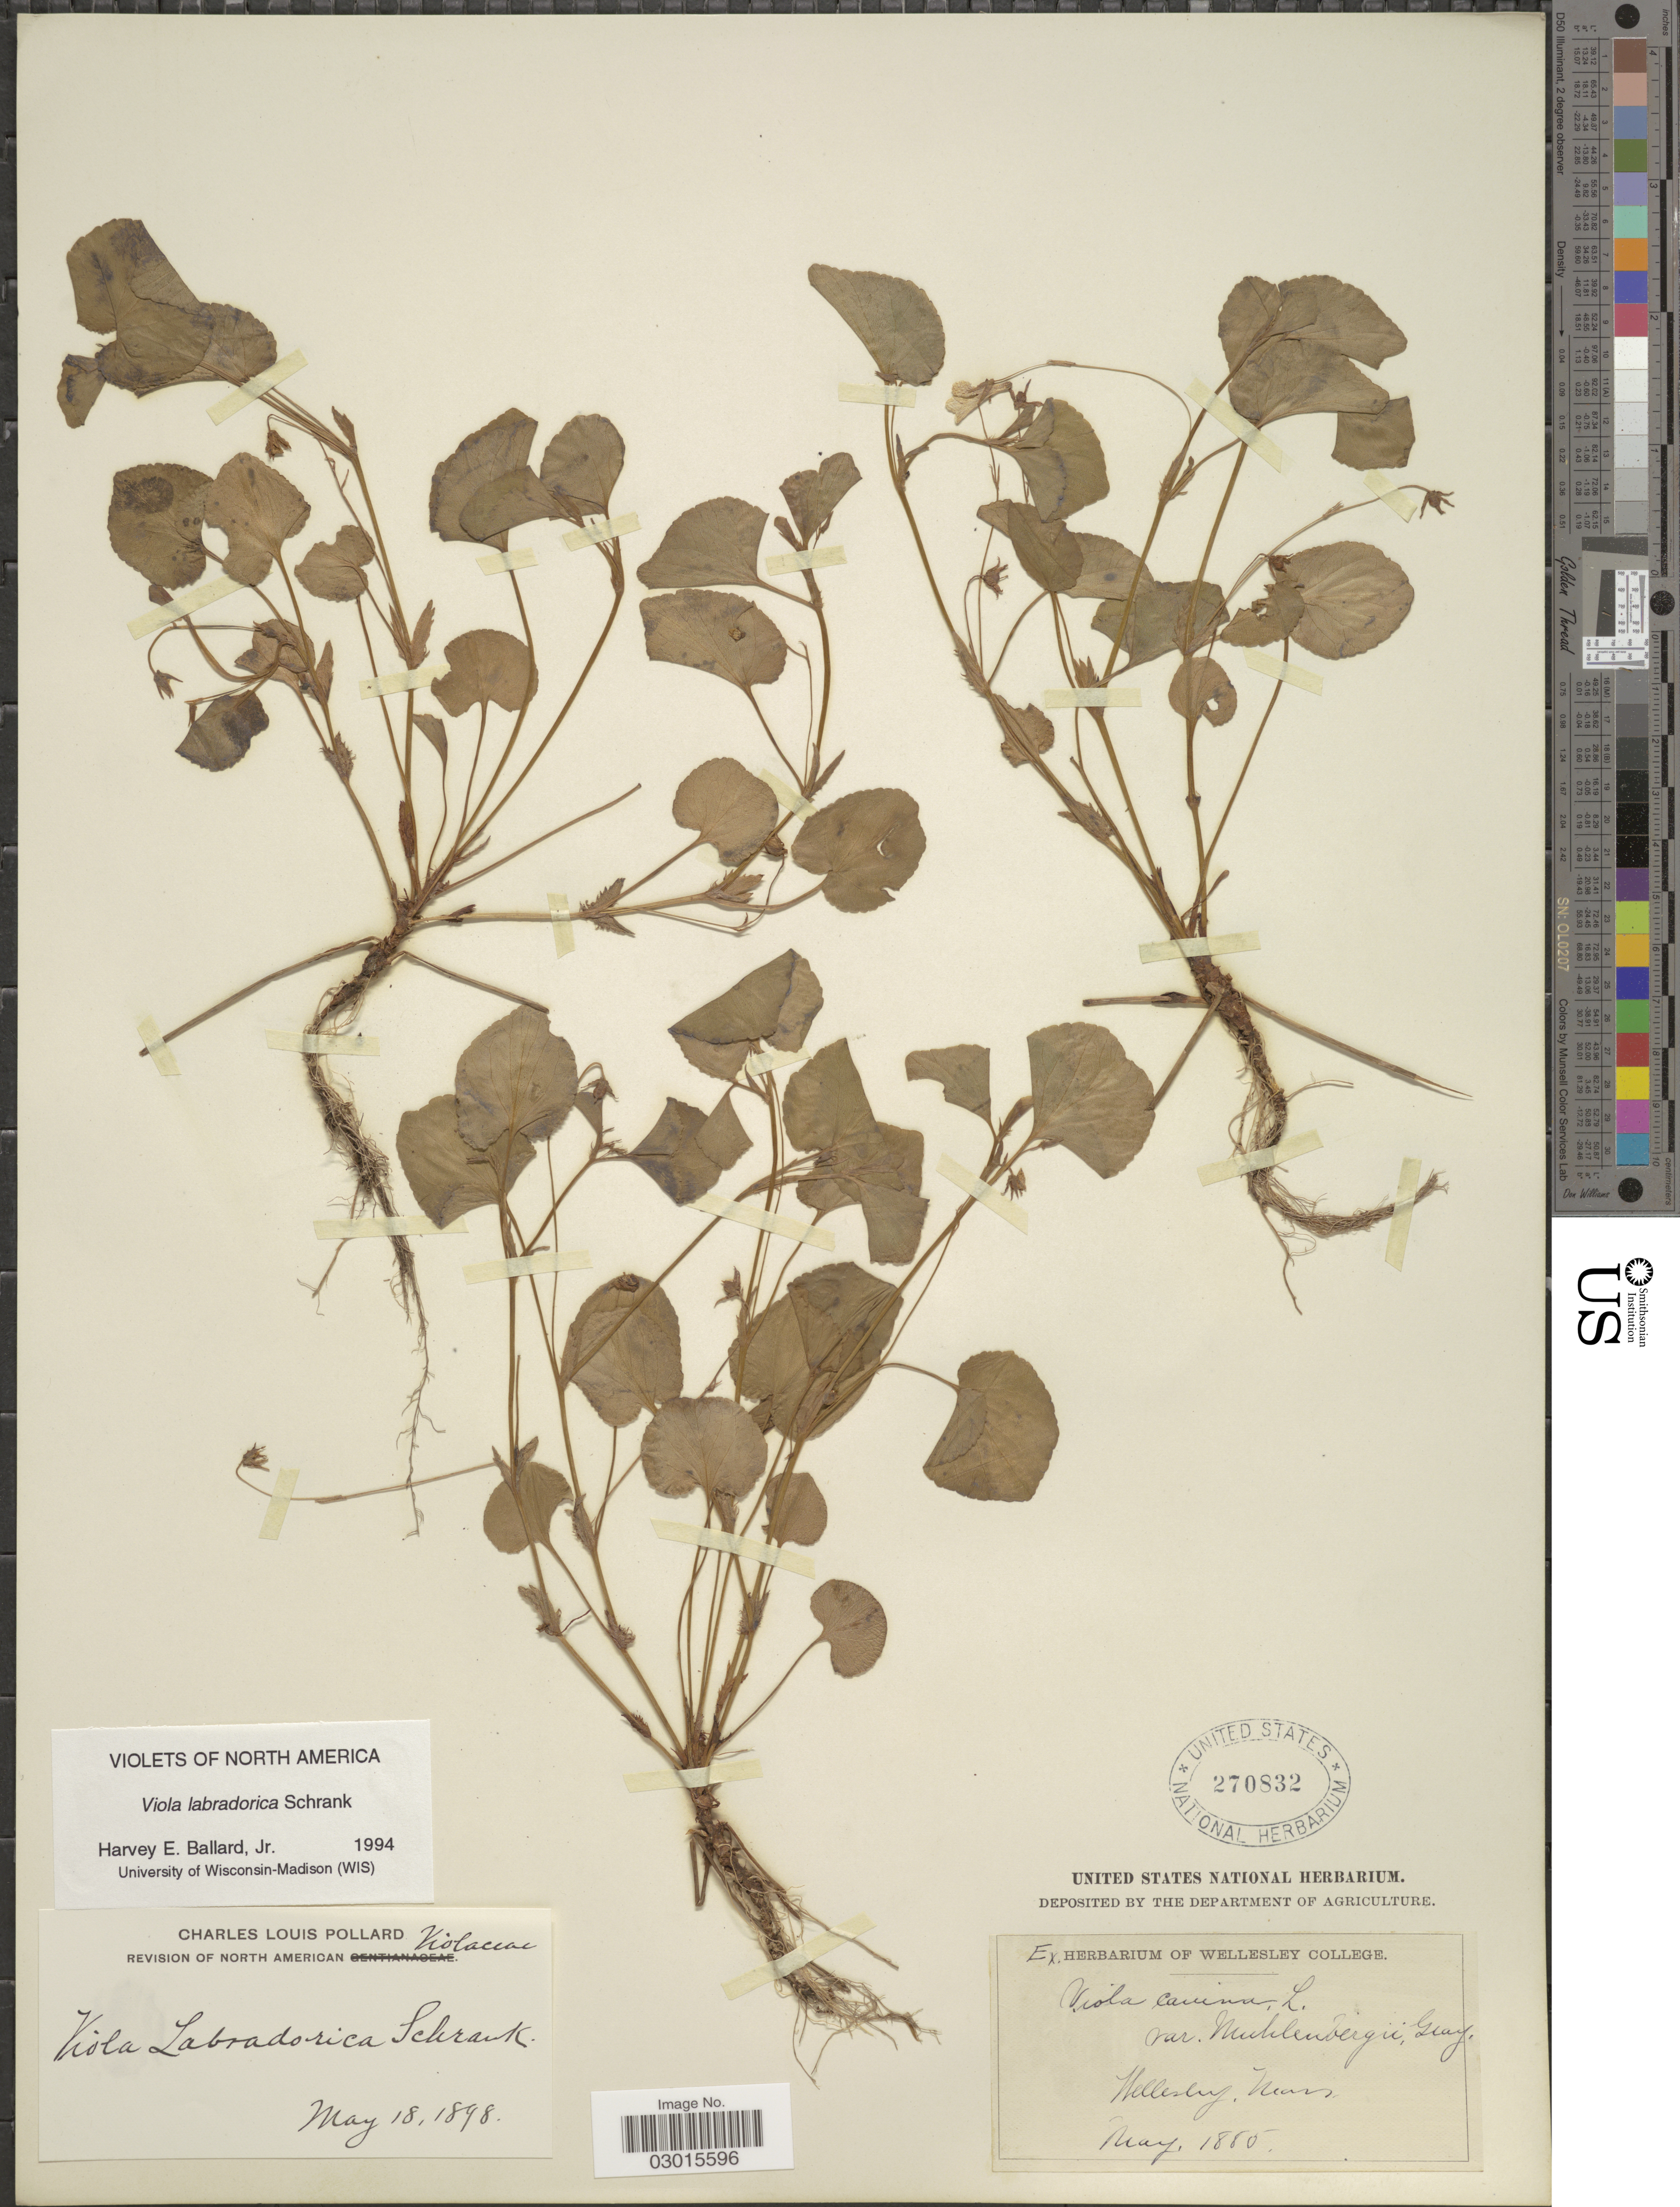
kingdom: Plantae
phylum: Tracheophyta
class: Magnoliopsida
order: Malpighiales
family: Violaceae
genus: Viola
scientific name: Viola labradorica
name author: Schrank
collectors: ex herb. Wellesley College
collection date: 1885-05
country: United States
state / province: Massachusetts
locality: Wellesley, Mass.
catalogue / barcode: US 270832